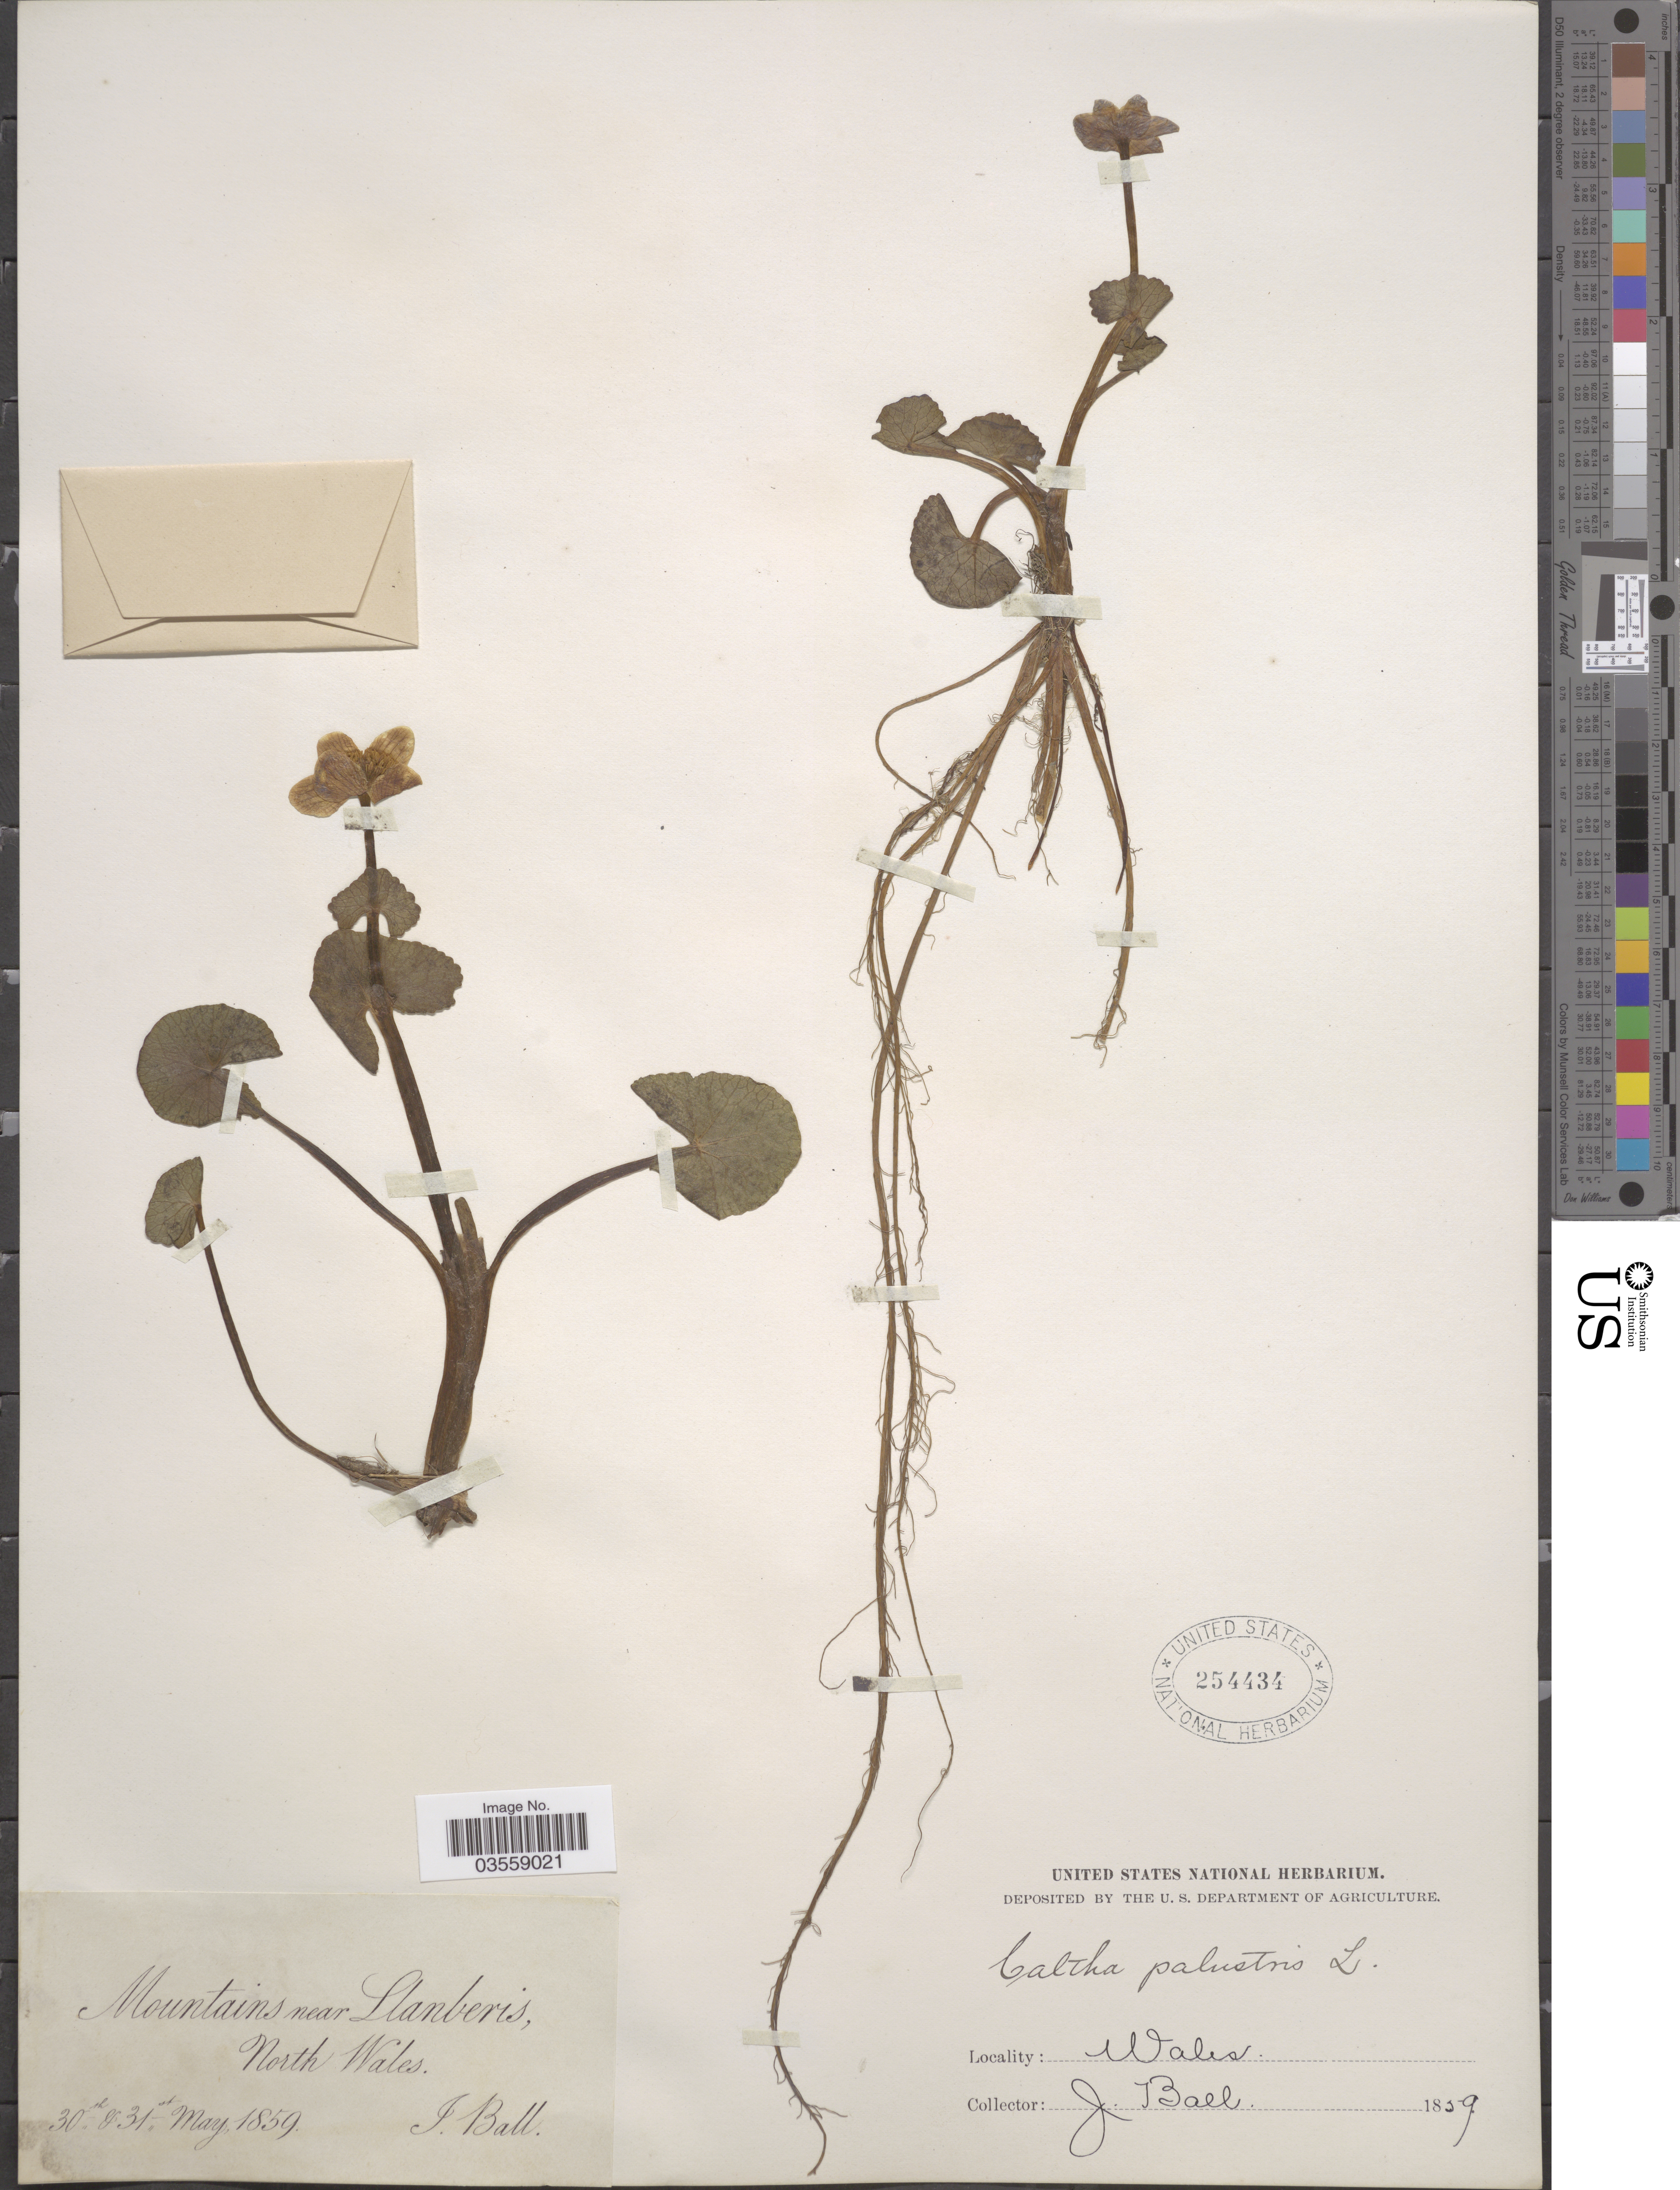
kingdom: Plantae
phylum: Tracheophyta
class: Magnoliopsida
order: Ranunculales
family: Ranunculaceae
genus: Caltha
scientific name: Caltha palustris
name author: L.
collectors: J. Ball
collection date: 1859-05-30/1859-05-31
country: United Kingdom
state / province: Wales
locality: Mountains near Llanberis, North Wales.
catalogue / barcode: US 254434